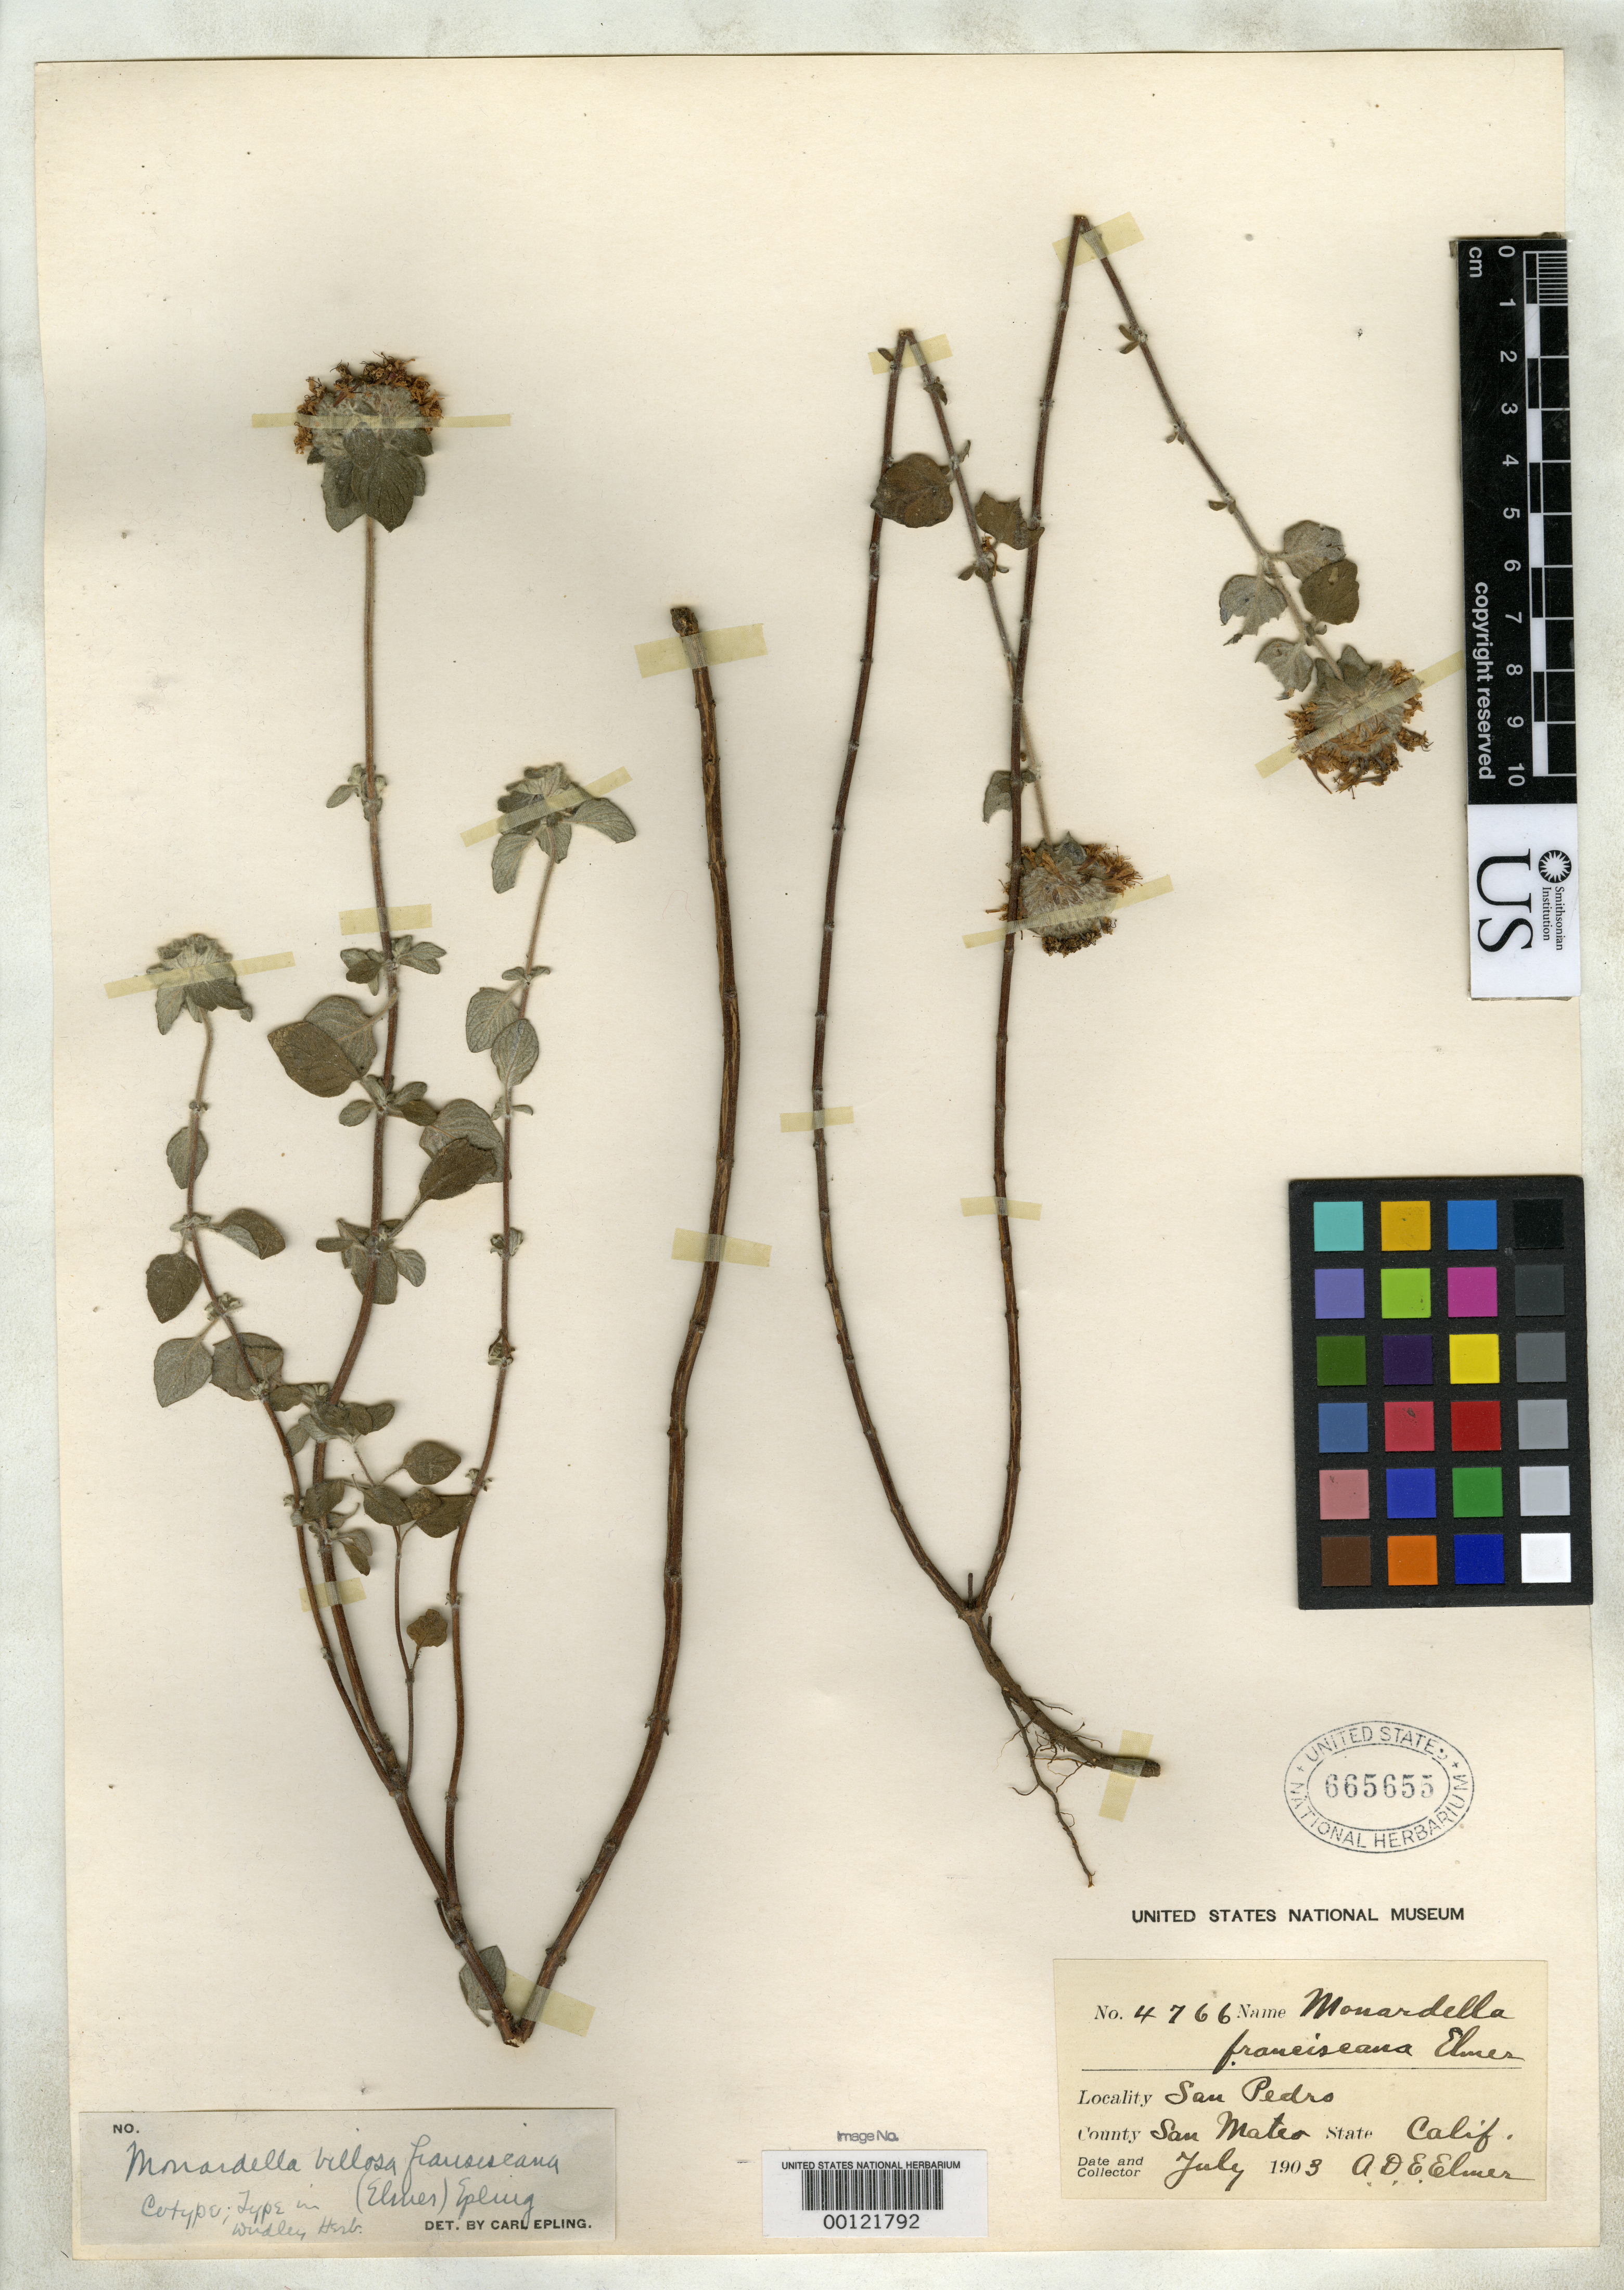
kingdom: Plantae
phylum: Tracheophyta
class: Magnoliopsida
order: Lamiales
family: Lamiaceae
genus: Monardella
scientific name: Monardella franciscana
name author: Elmer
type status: Isotype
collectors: A. D. E. Elmer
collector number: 4766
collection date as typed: Jul 1903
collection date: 1903-07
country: United States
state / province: California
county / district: San Mateo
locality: San Pedro.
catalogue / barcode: US 665655